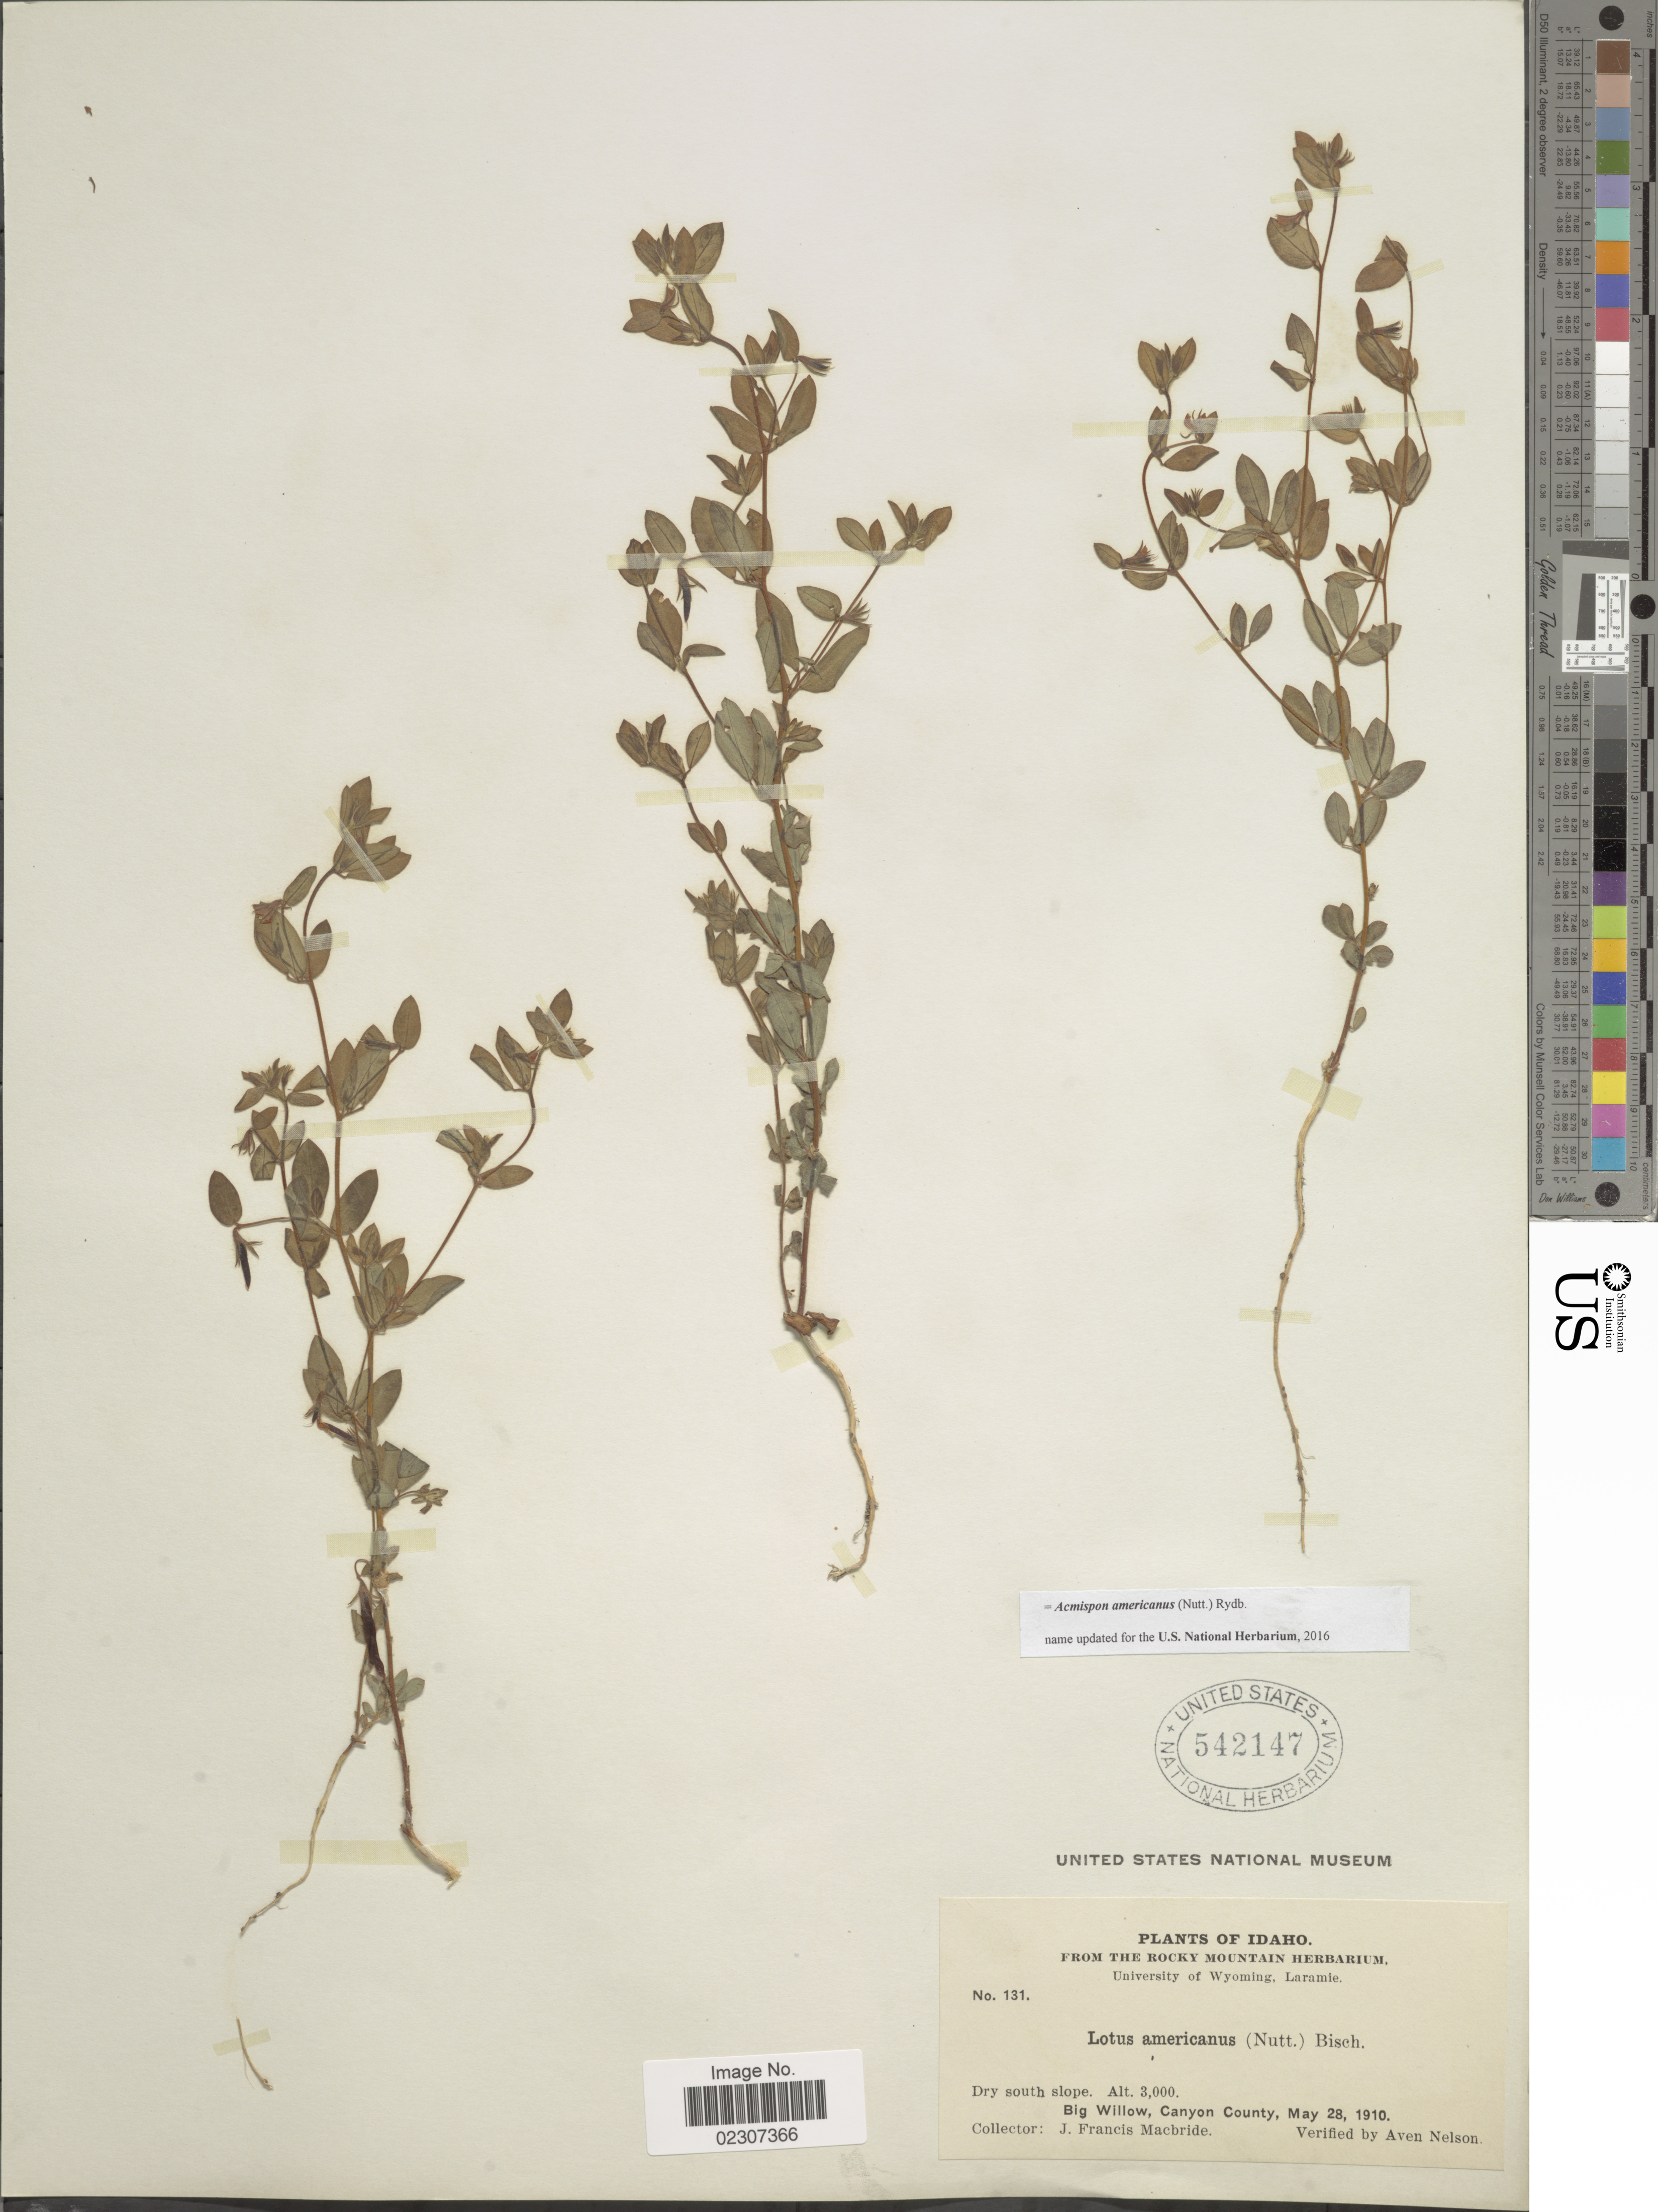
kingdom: Plantae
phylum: Tracheophyta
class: Magnoliopsida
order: Fabales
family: Fabaceae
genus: Acmispon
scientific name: Acmispon americanus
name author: (Nutt.) Rydb.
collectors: J. F. Macbride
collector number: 131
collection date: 1910-05-28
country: United States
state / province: Idaho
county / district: Canyon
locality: Dry south slope. Big Willowm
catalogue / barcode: US 542147